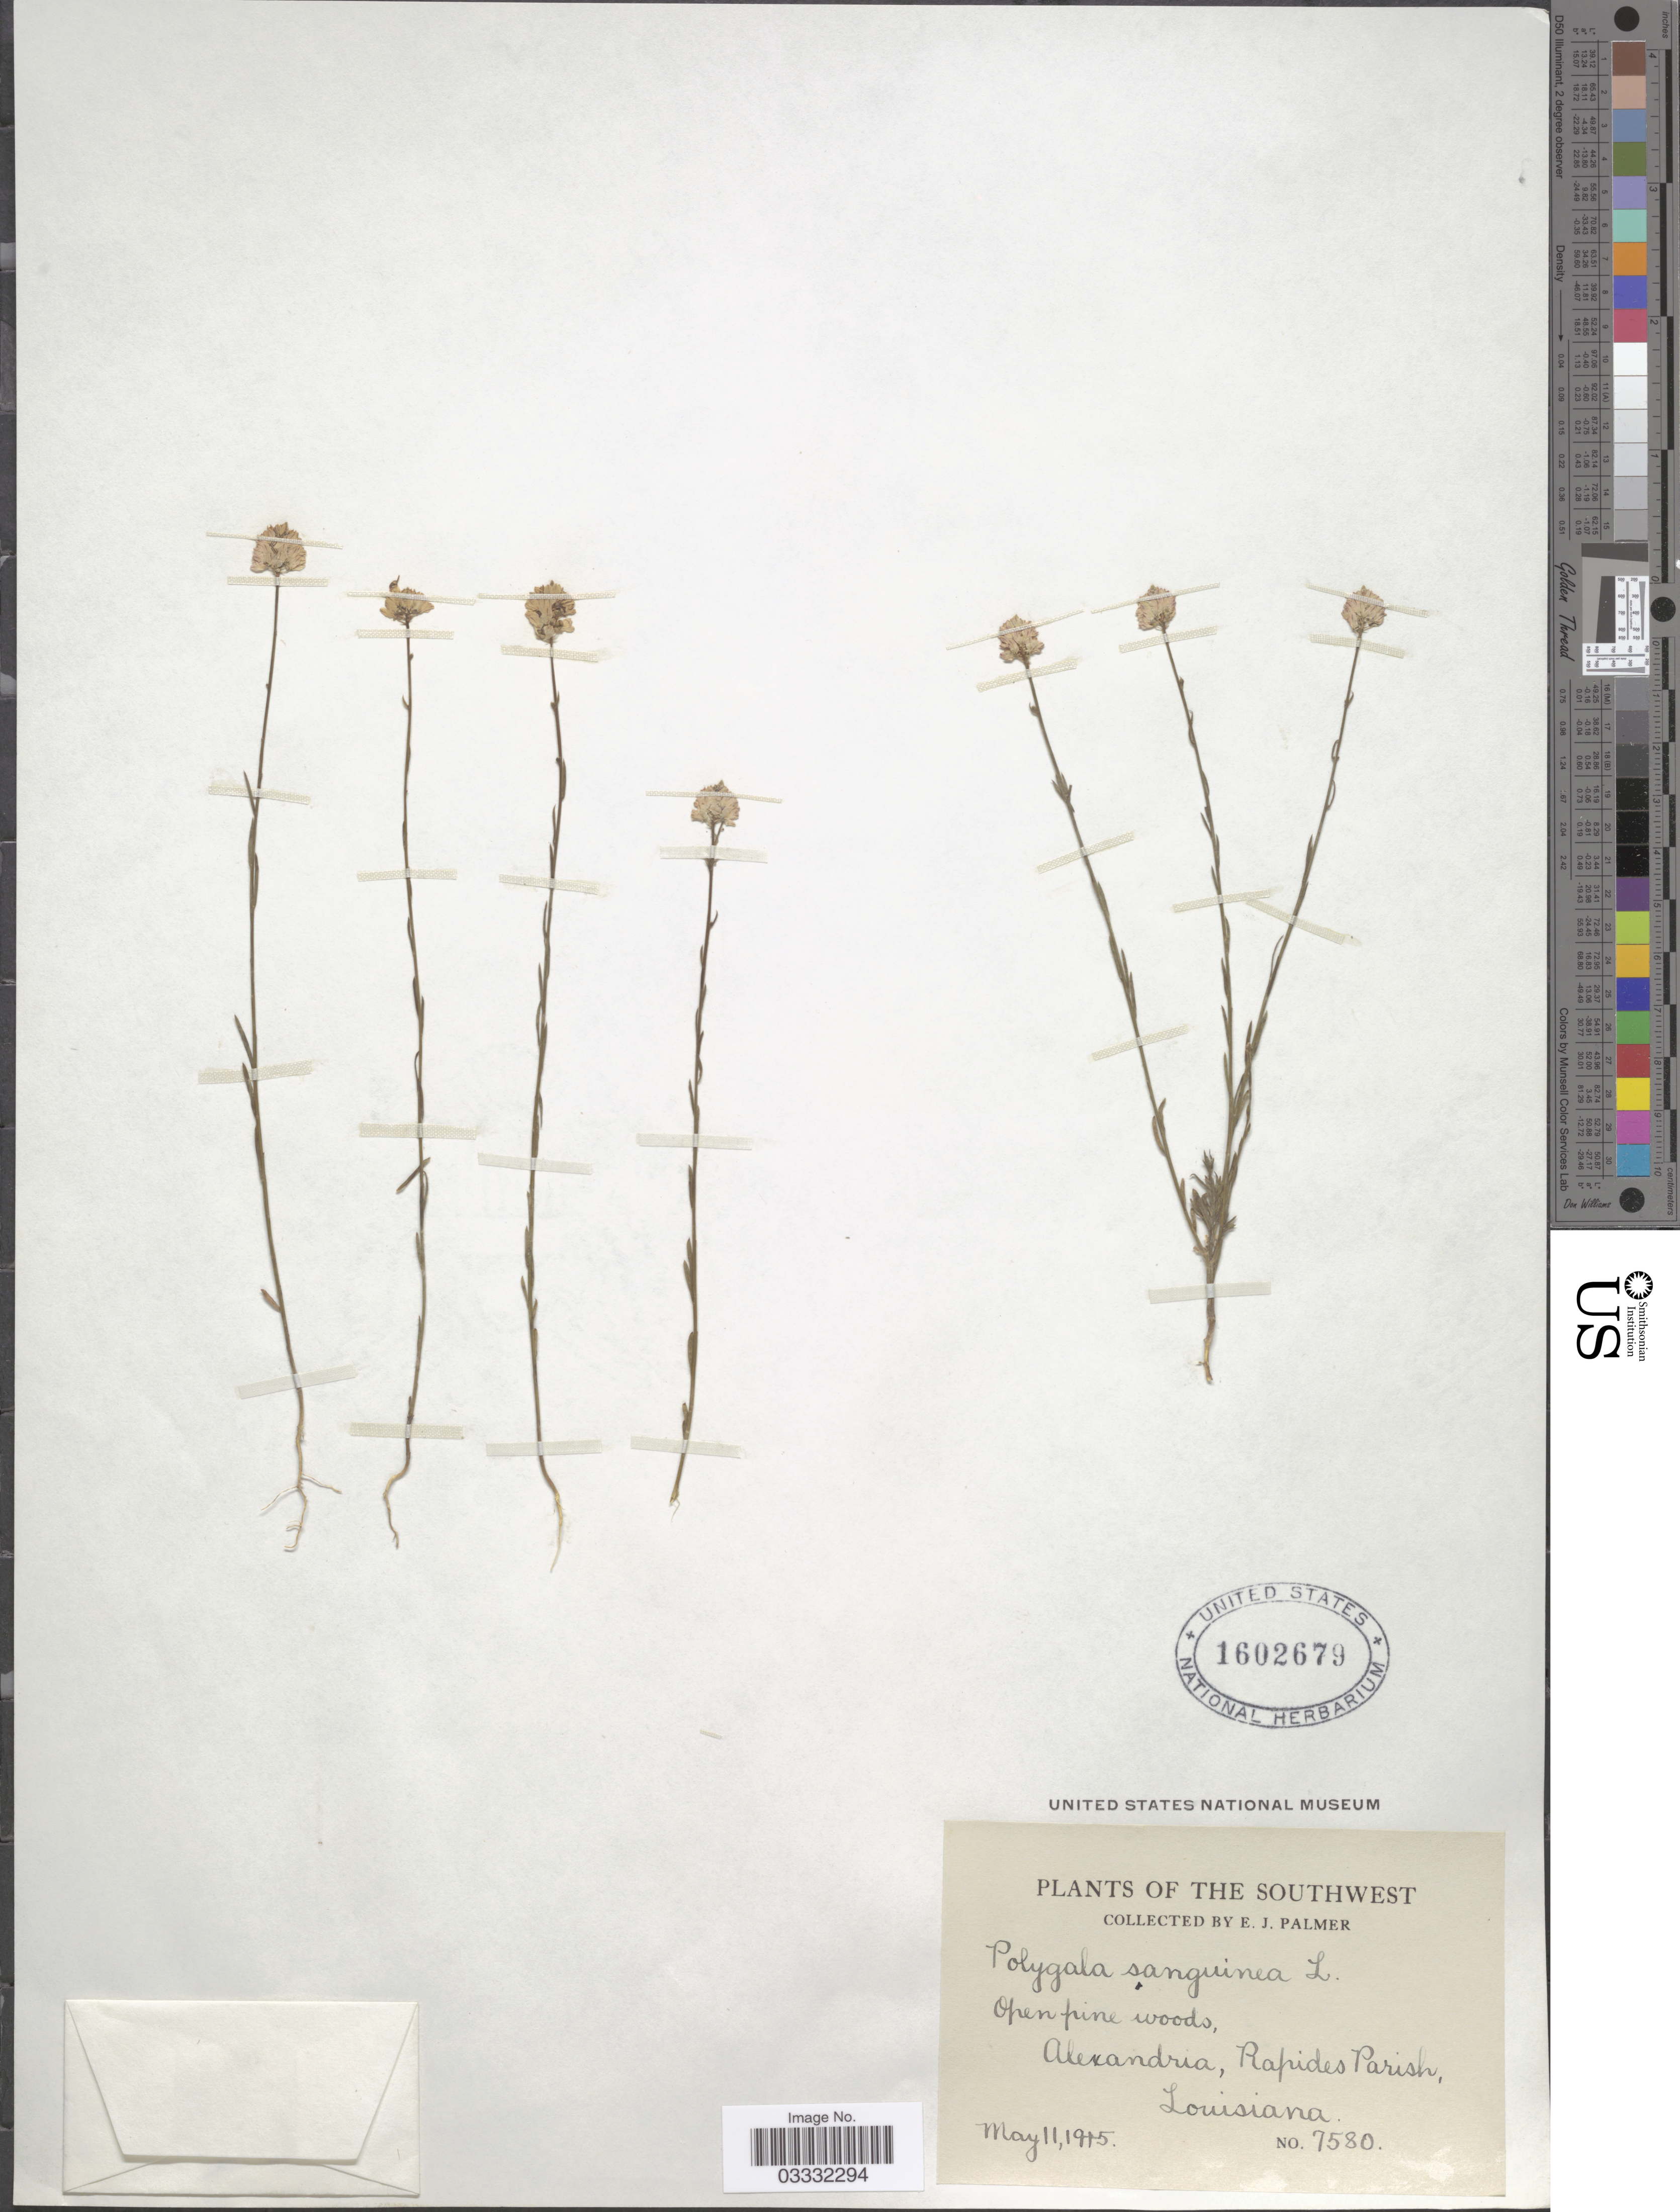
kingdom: Plantae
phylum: Tracheophyta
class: Magnoliopsida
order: Fabales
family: Polygalaceae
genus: Polygala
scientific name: Polygala sanguinea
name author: L.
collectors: E. J. Palmer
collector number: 7580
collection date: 1915-05-11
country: United States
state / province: Louisiana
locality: The Southwest. Alexandria, Rapides Parish.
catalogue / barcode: US 1602679